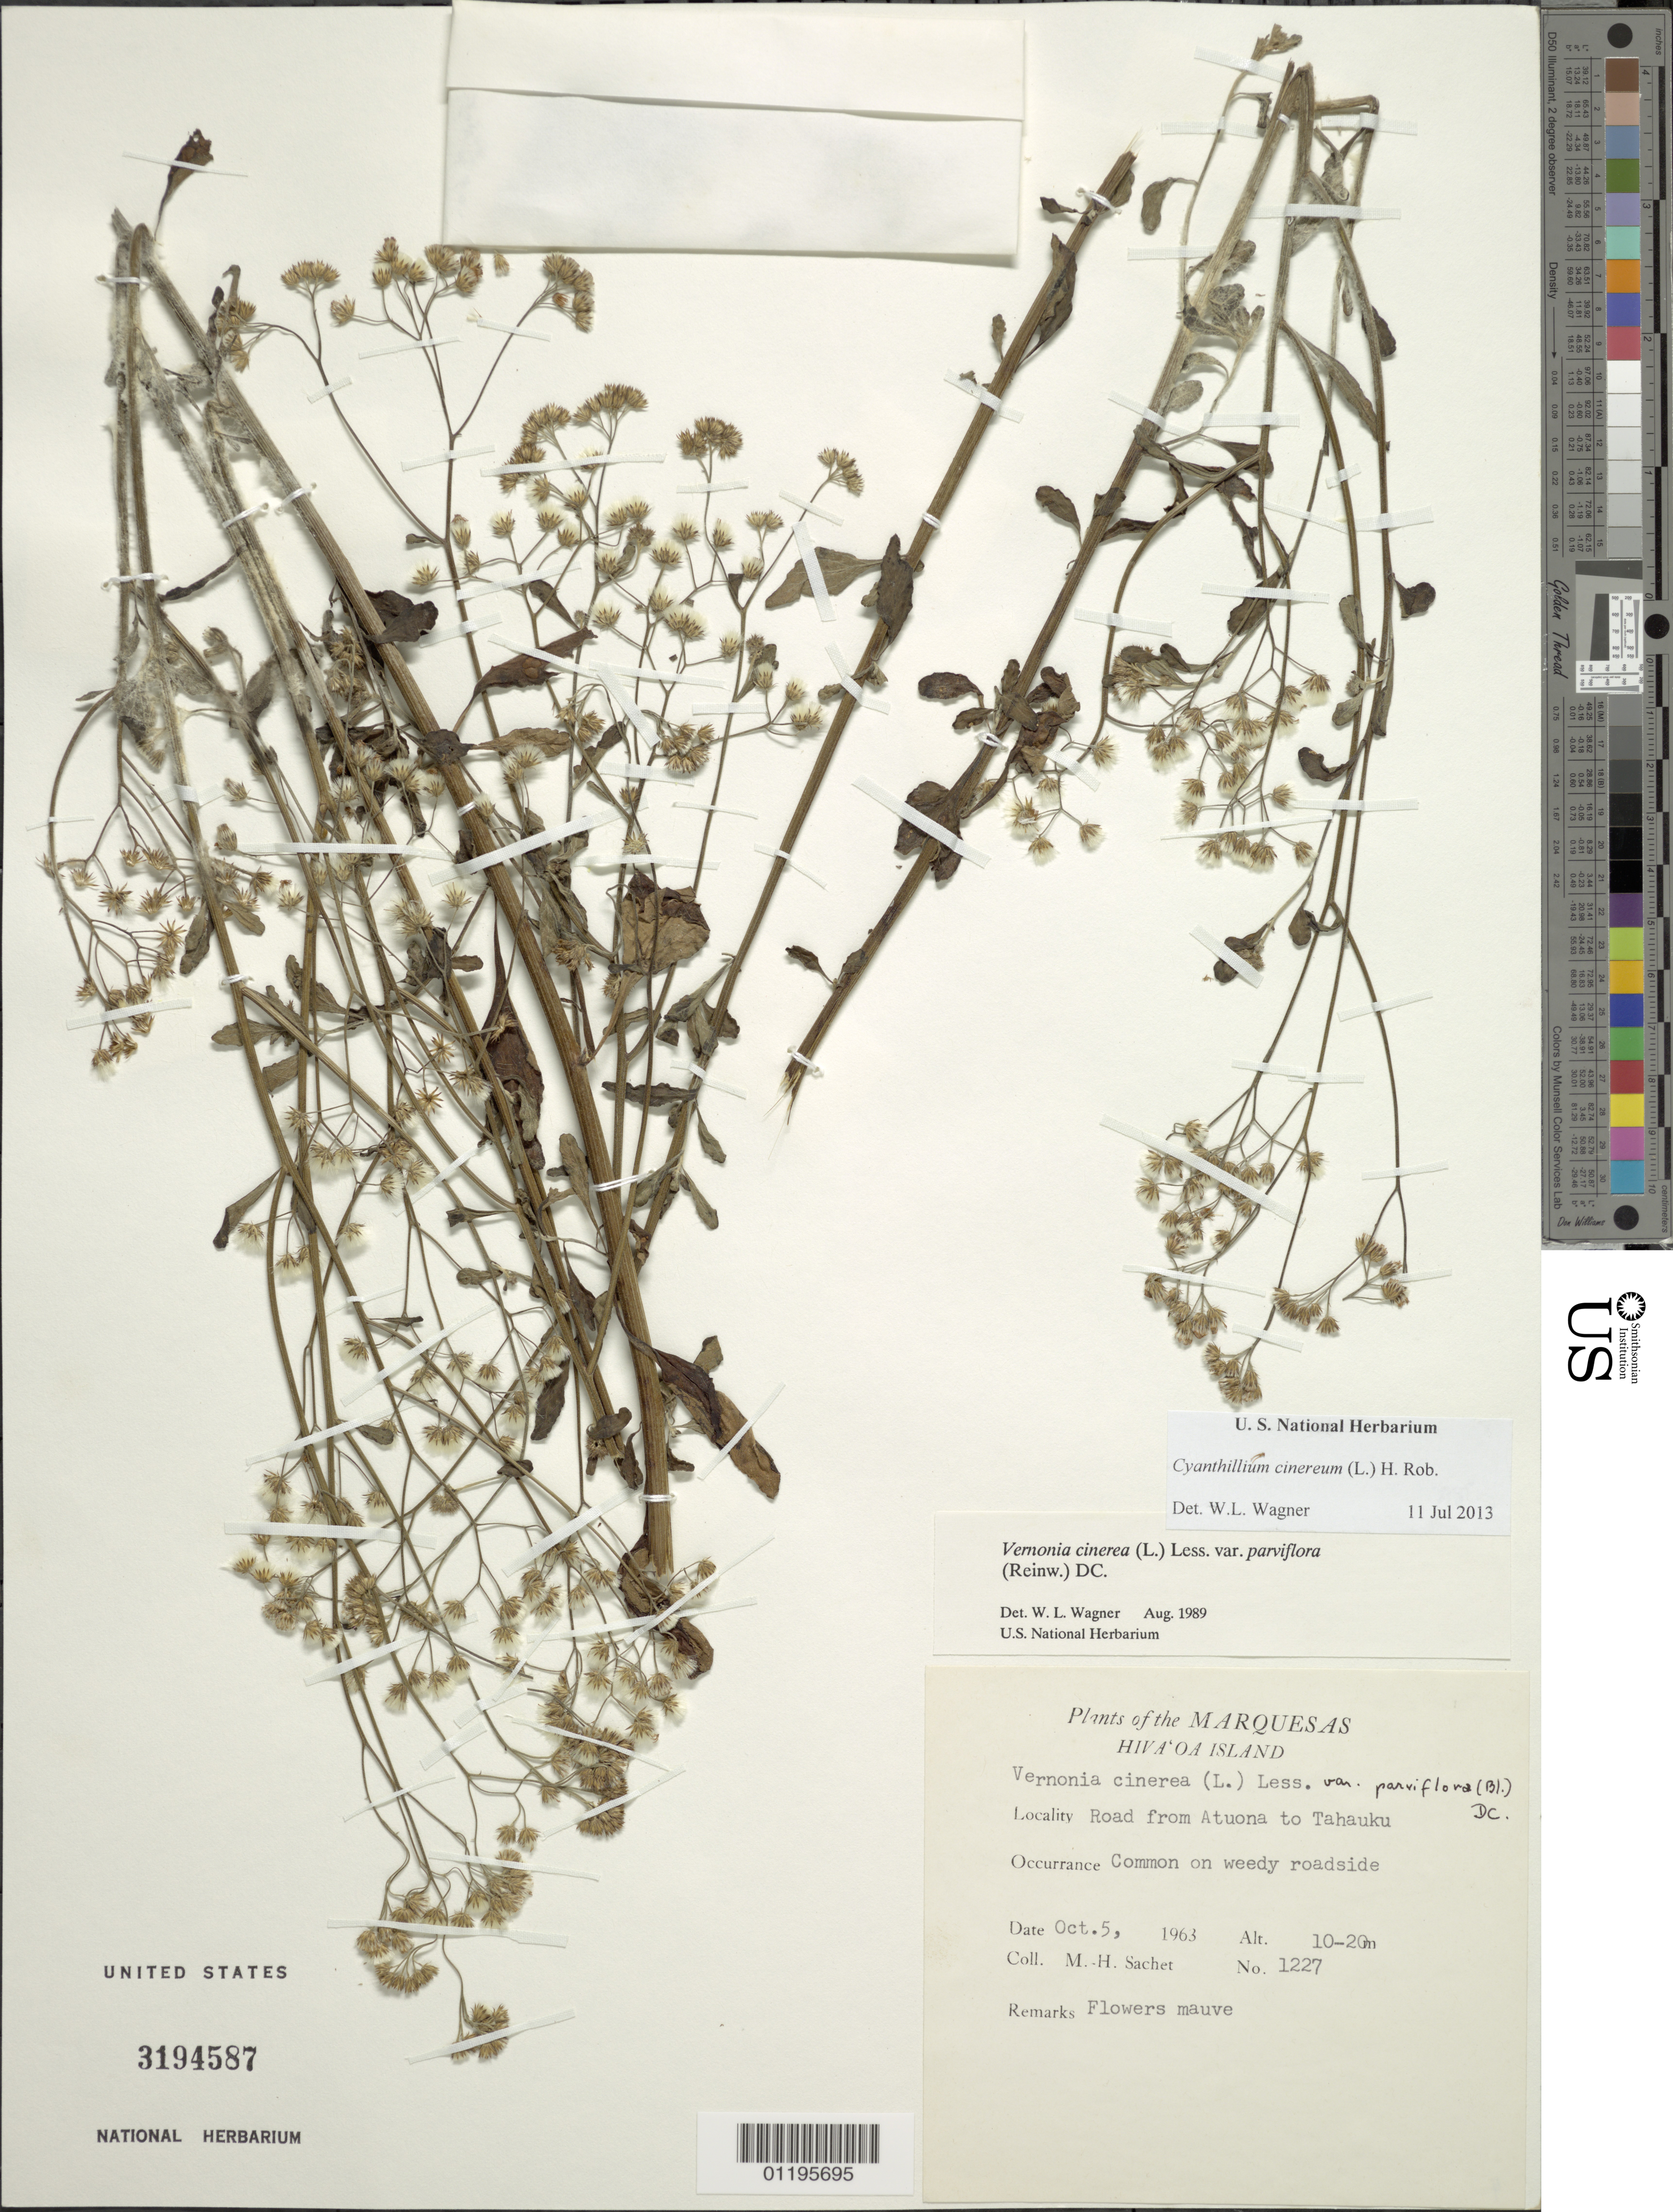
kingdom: Plantae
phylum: Tracheophyta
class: Magnoliopsida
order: Asterales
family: Asteraceae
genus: Cyanthillium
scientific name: Cyanthillium cinereum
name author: (L.) H. Rob.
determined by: Wagner, W. L., (BOT), Smithsonian Institution - National Museum of Natural History (UNITED STATES)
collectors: M.-H. Sachet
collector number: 1227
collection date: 1963-10-05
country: French Polynesia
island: Hiva Oa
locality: road from Atuona to Tahauku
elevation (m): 10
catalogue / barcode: US 3194587